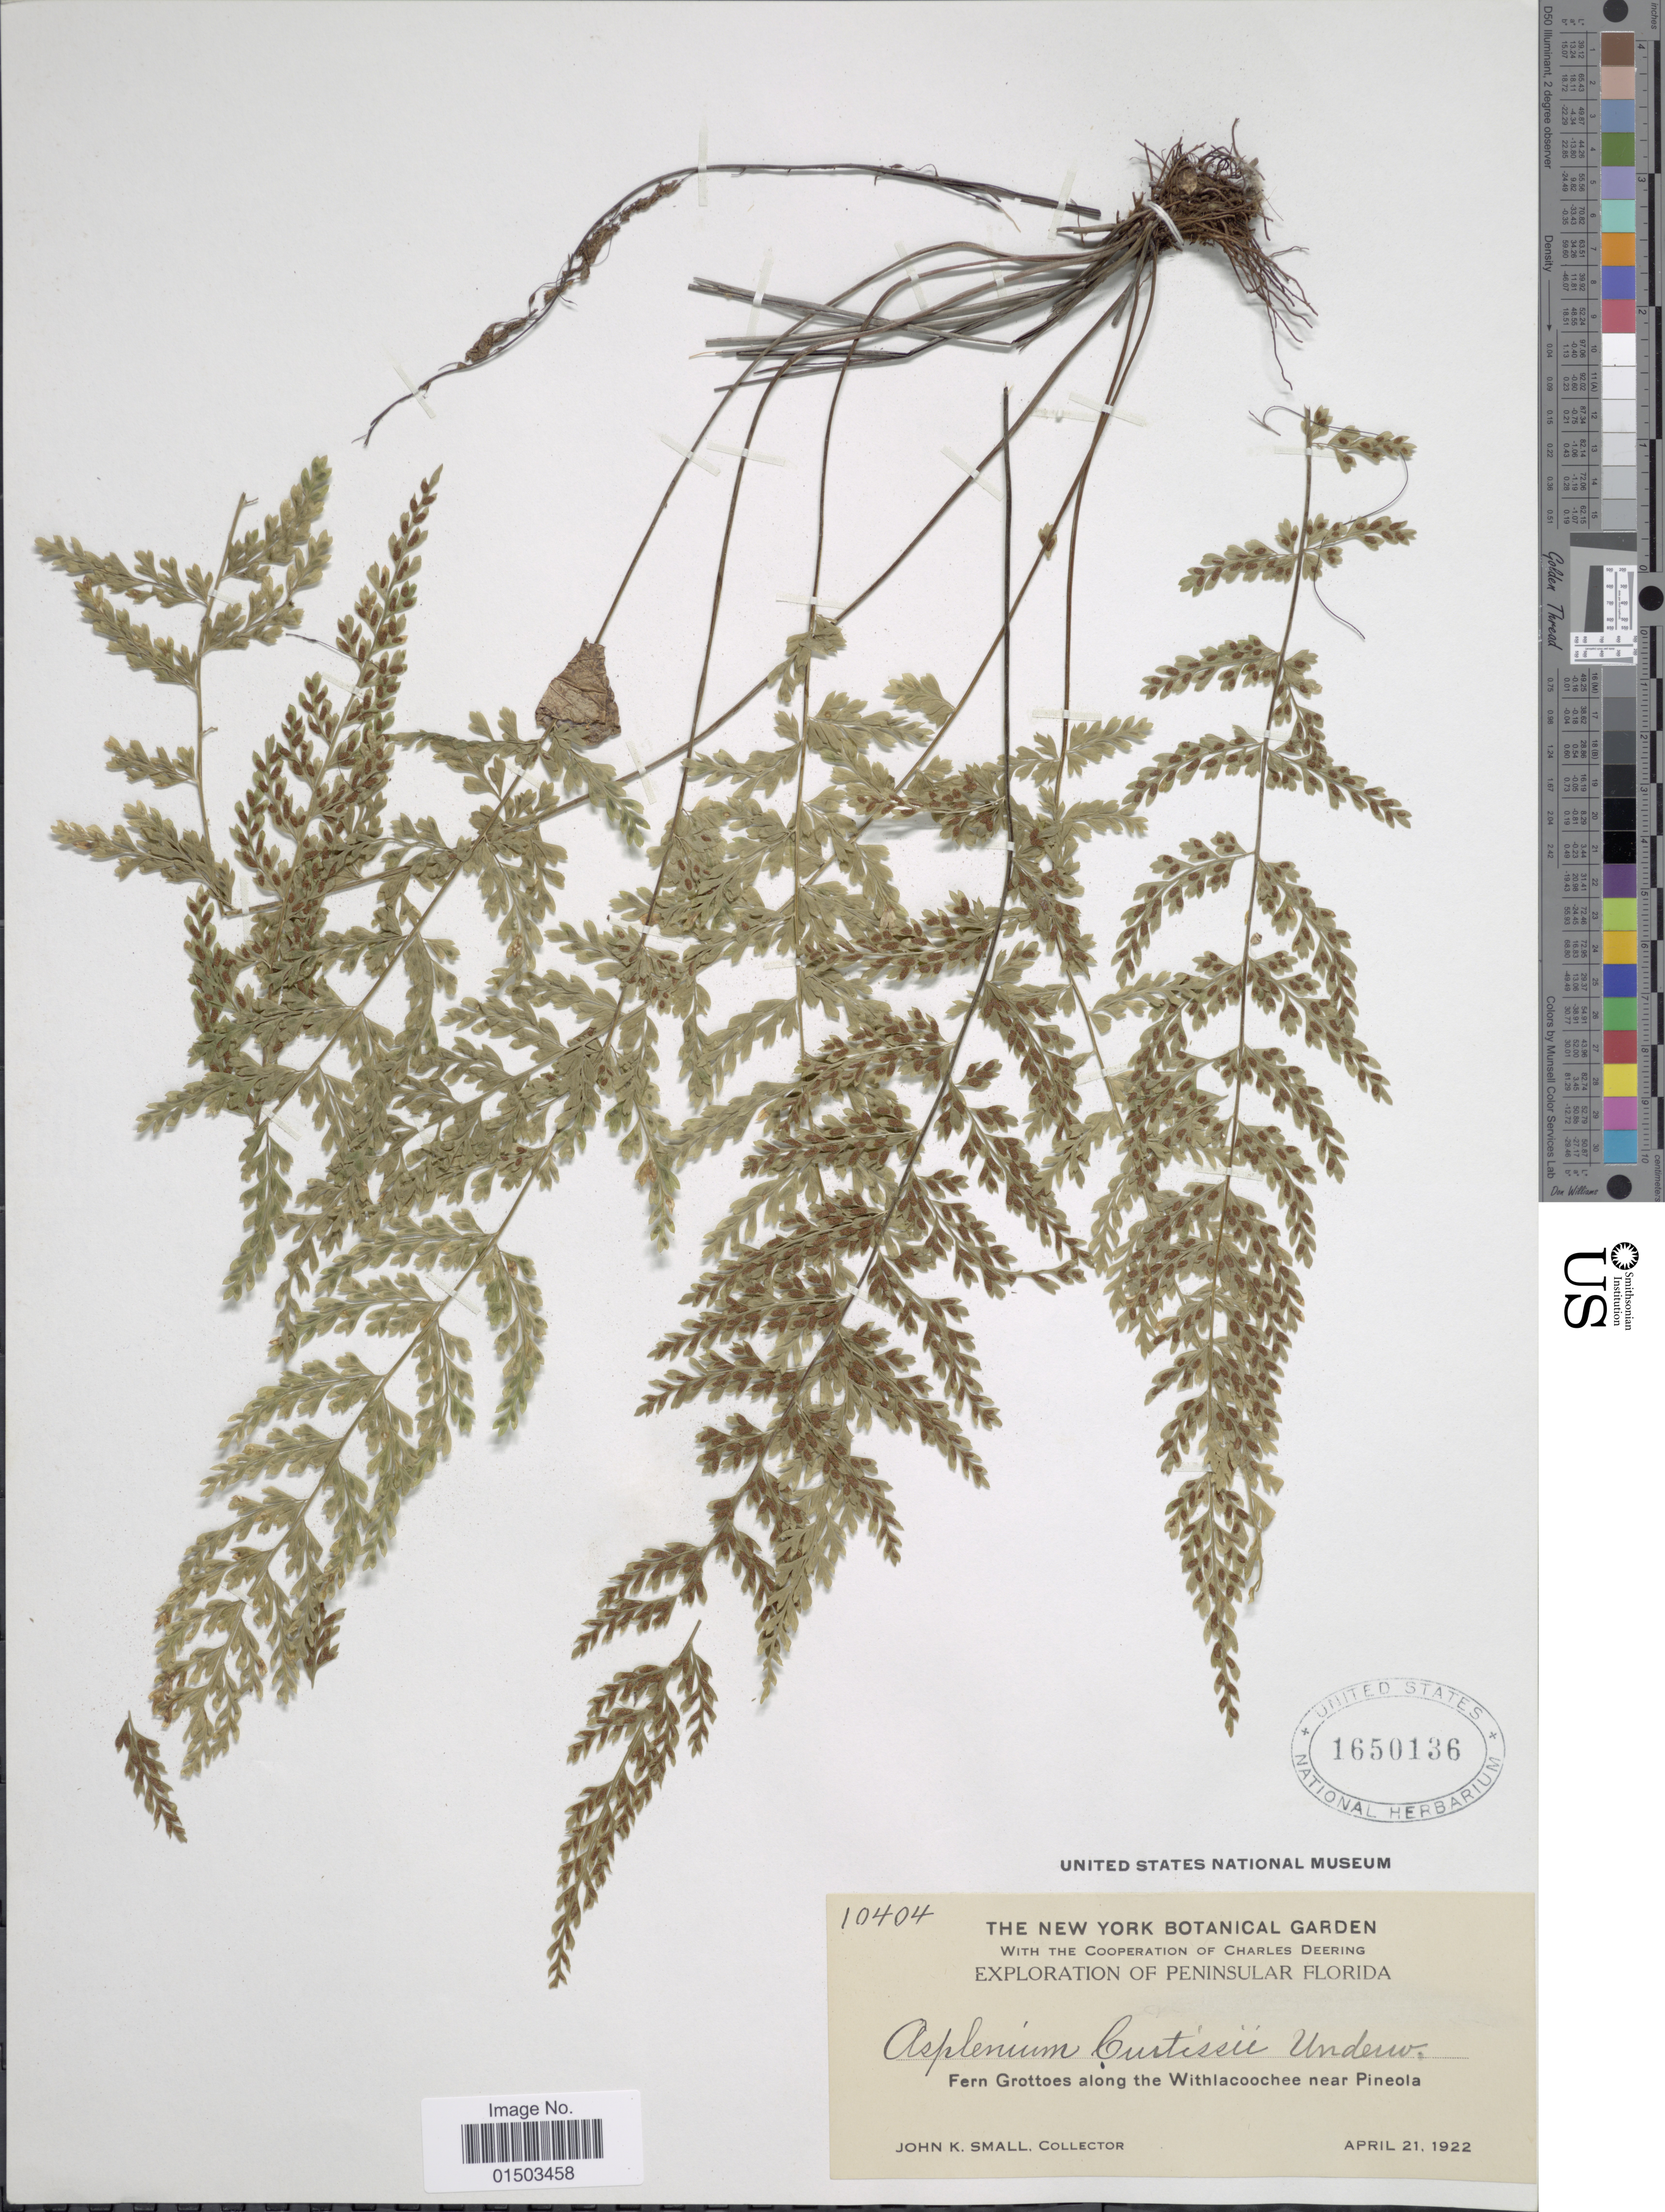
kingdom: Plantae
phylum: Tracheophyta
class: Polypodiopsida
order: Polypodiales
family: Aspleniaceae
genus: Asplenium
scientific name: Asplenium curtissii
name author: Underw.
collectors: J. K. Small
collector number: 10404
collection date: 1922-04-21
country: United States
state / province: Florida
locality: Peninsular Florida, Fern Grottoes along the Withlacoochee near Pineola.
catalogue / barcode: US 1650136